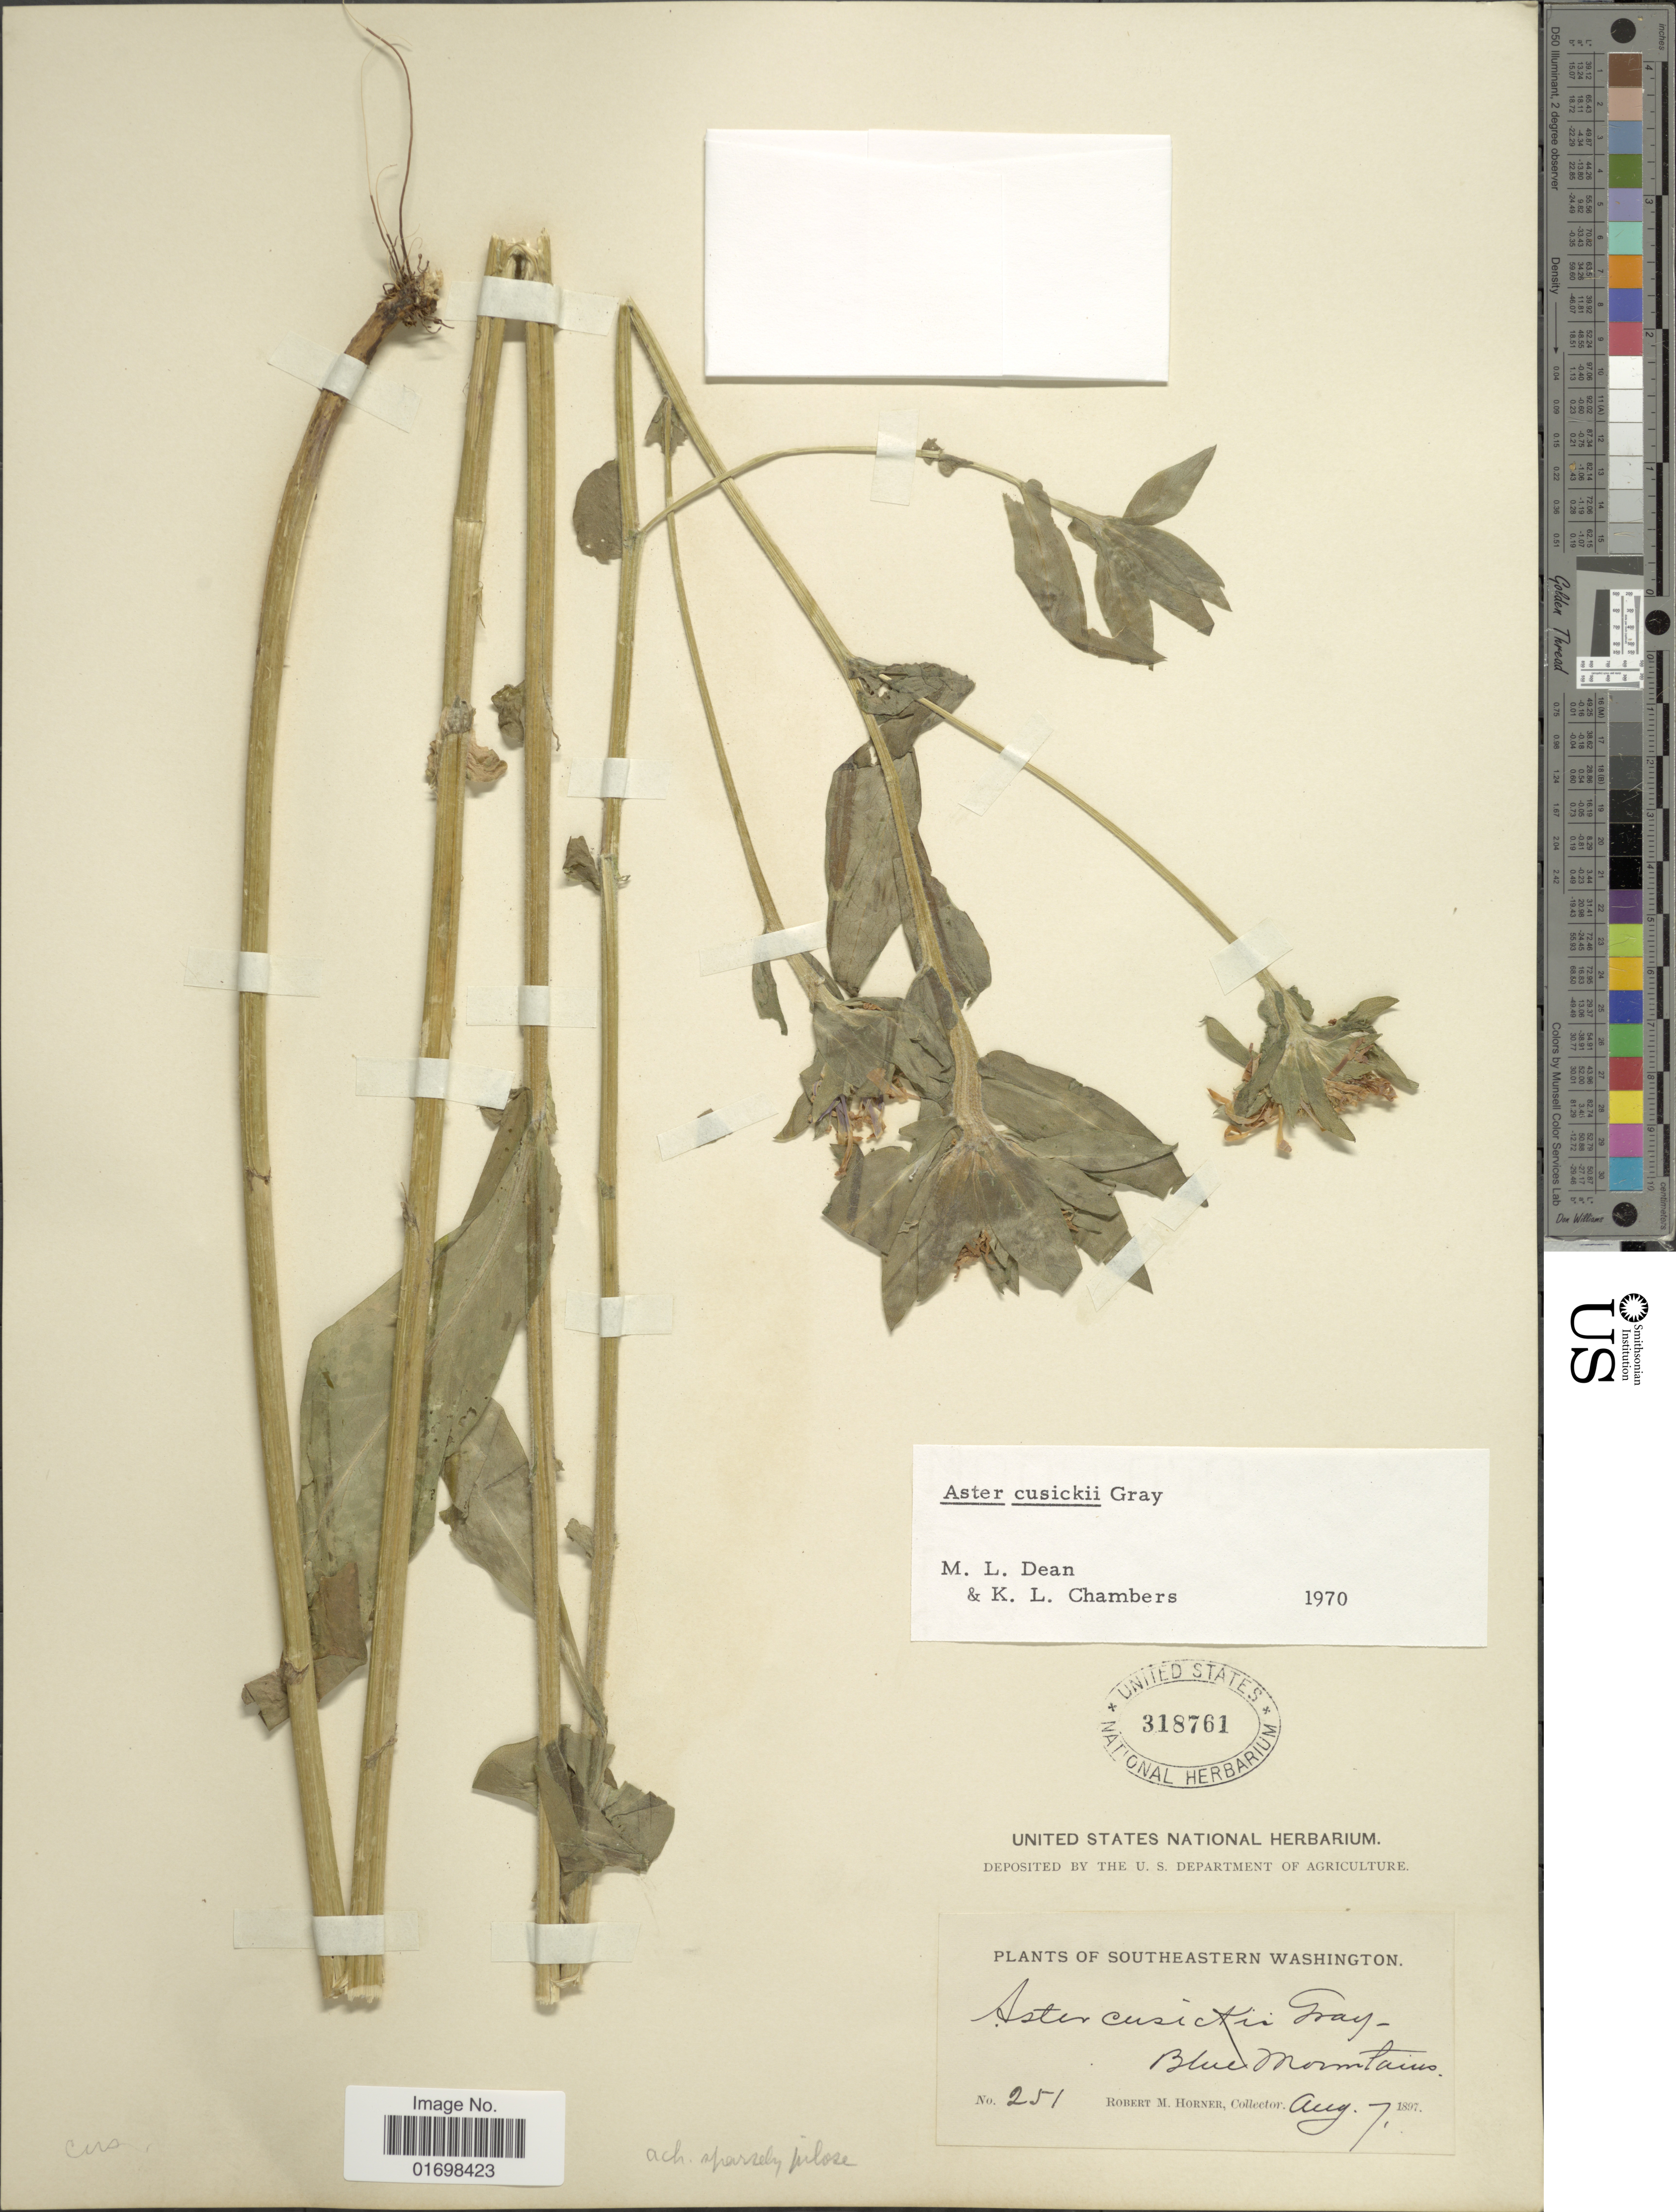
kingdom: Plantae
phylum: Tracheophyta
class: Magnoliopsida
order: Asterales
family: Asteraceae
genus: Symphyotrichum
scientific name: Symphyotrichum cusickii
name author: (A. Gray) G.L. Nesom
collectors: R. Horner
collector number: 251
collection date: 1897-08-07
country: United States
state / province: Washington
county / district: Clallam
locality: Southeastern Washington, Blue Mountains.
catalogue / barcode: US 318761